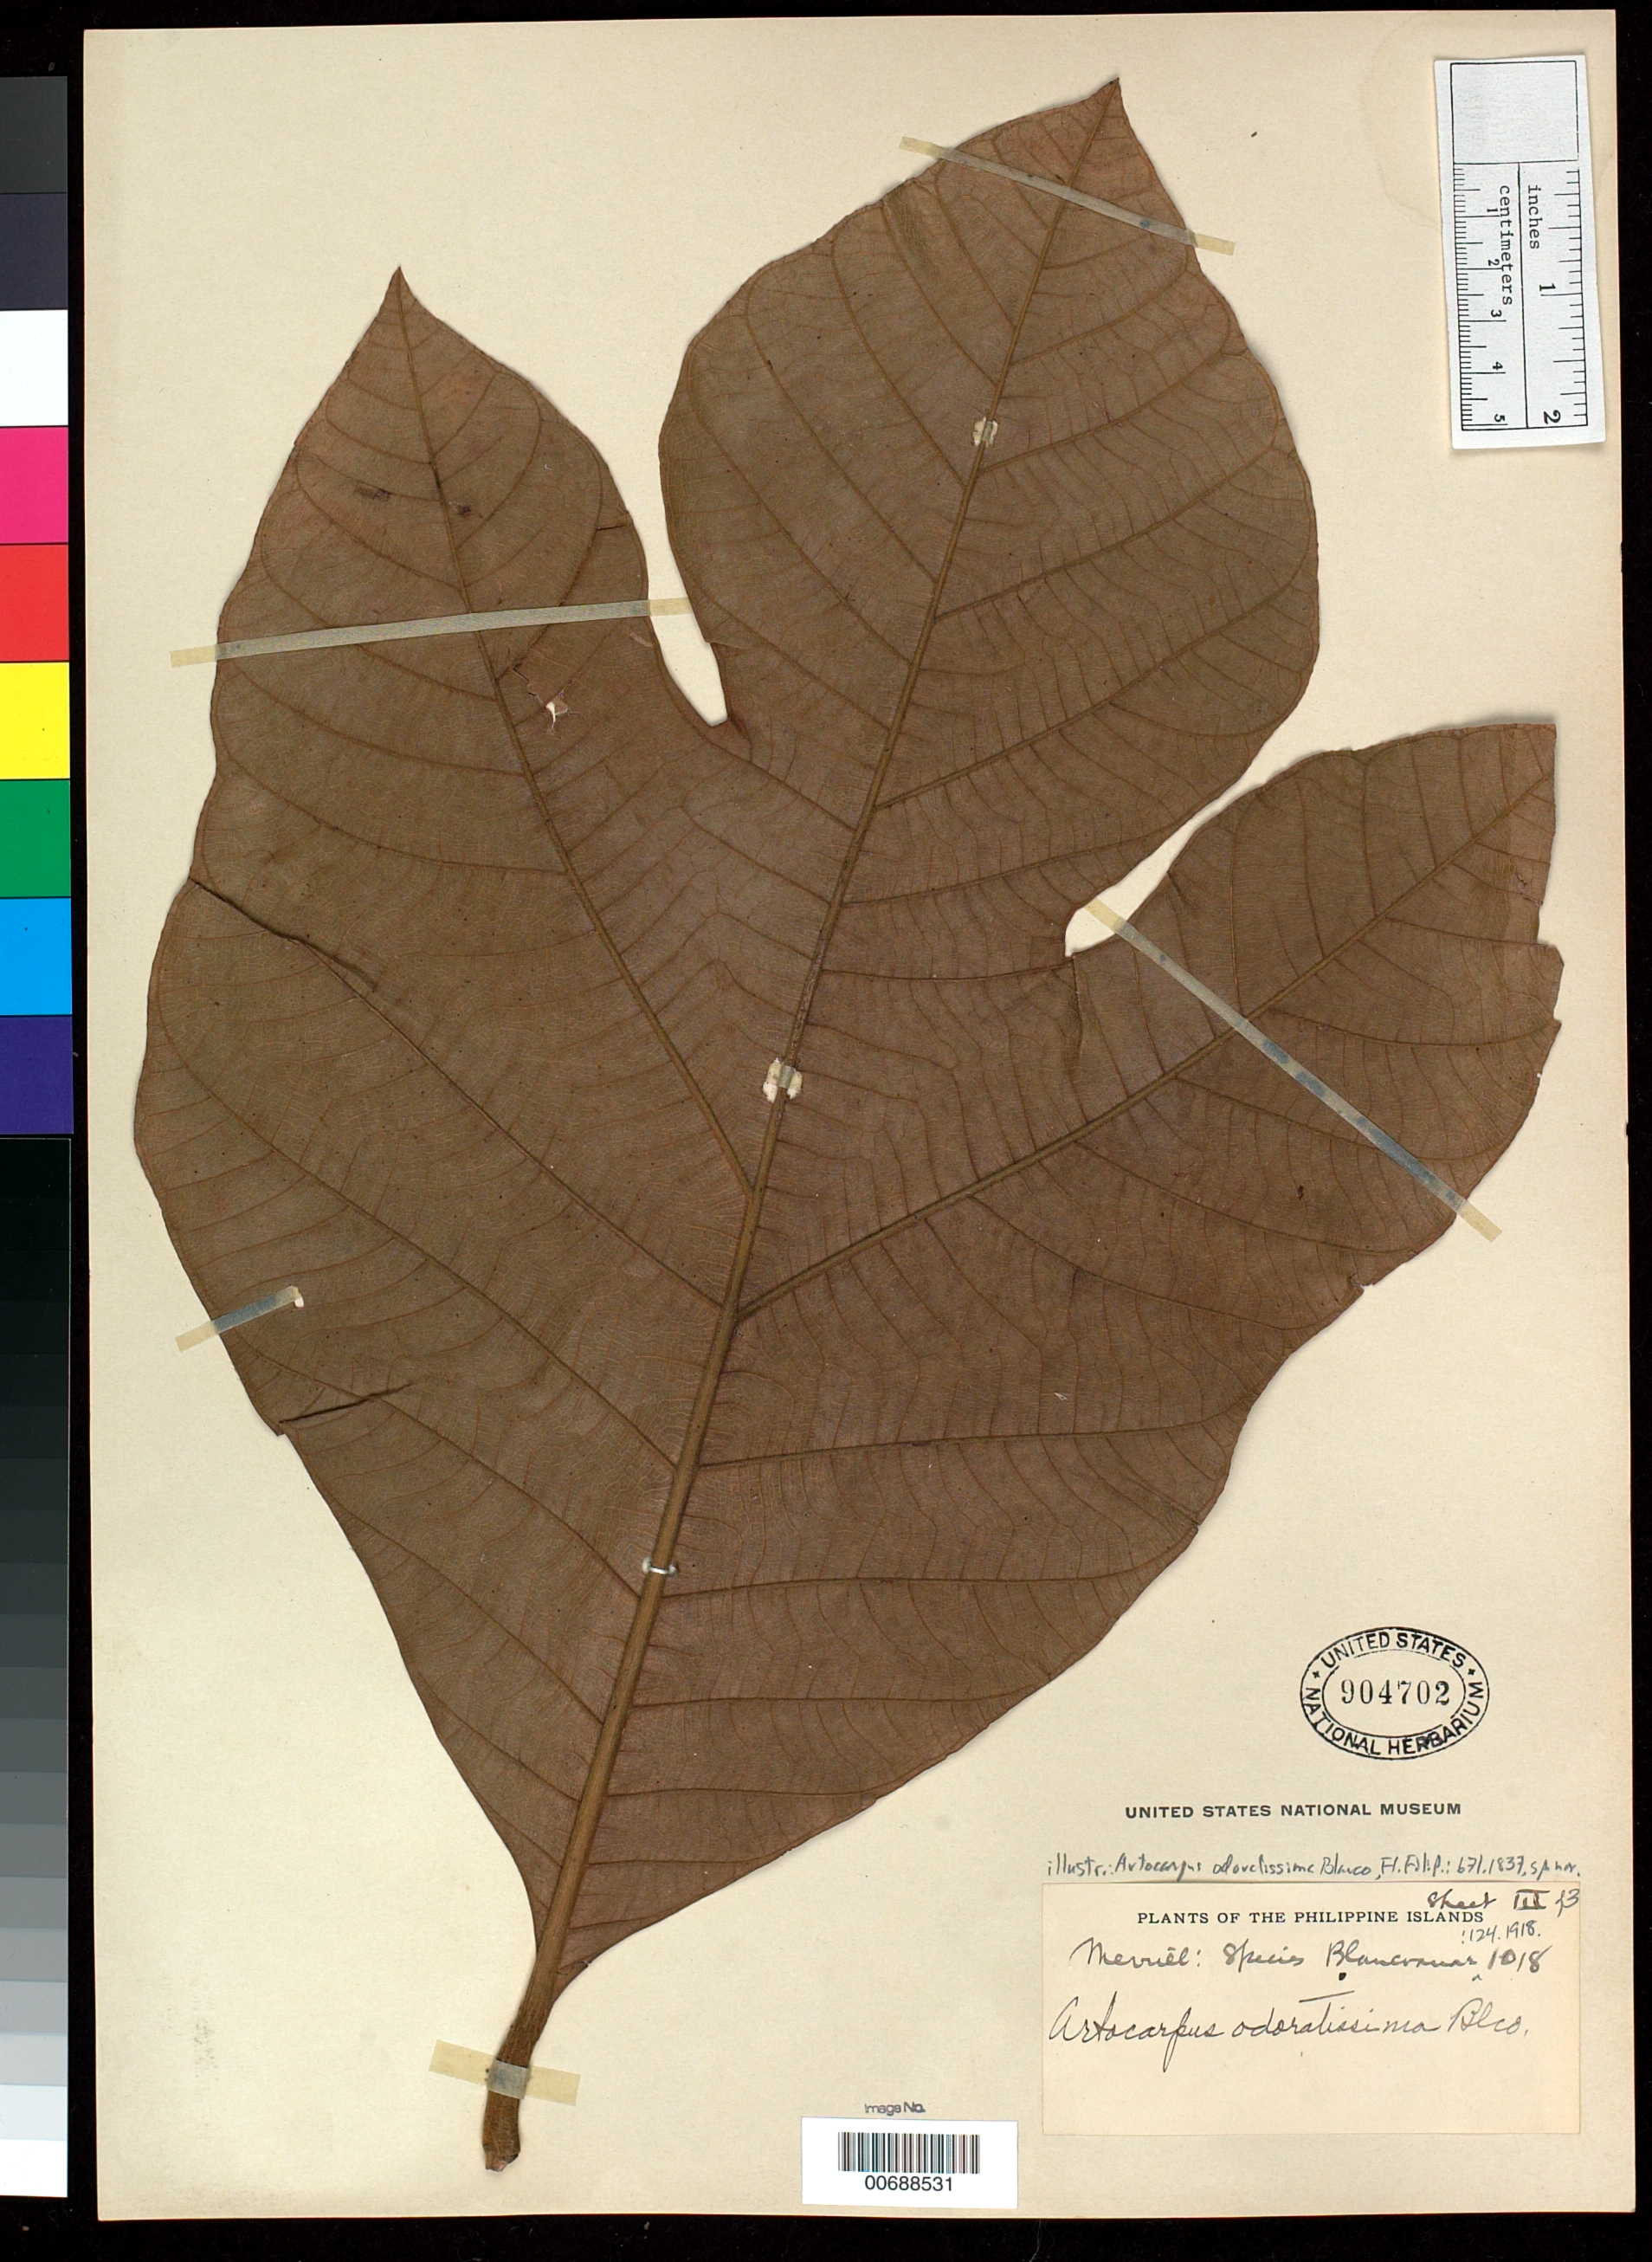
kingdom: Plantae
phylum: Tracheophyta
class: Magnoliopsida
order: Rosales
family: Moraceae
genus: Artocarpus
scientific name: Artocarpus odoratissimus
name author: Blanco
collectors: E. D. Merrill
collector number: Sp. Blancoan. 1018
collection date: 1916-08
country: Philippines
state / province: Muslim Mindanao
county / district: Basilan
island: Luzon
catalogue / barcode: US 904702